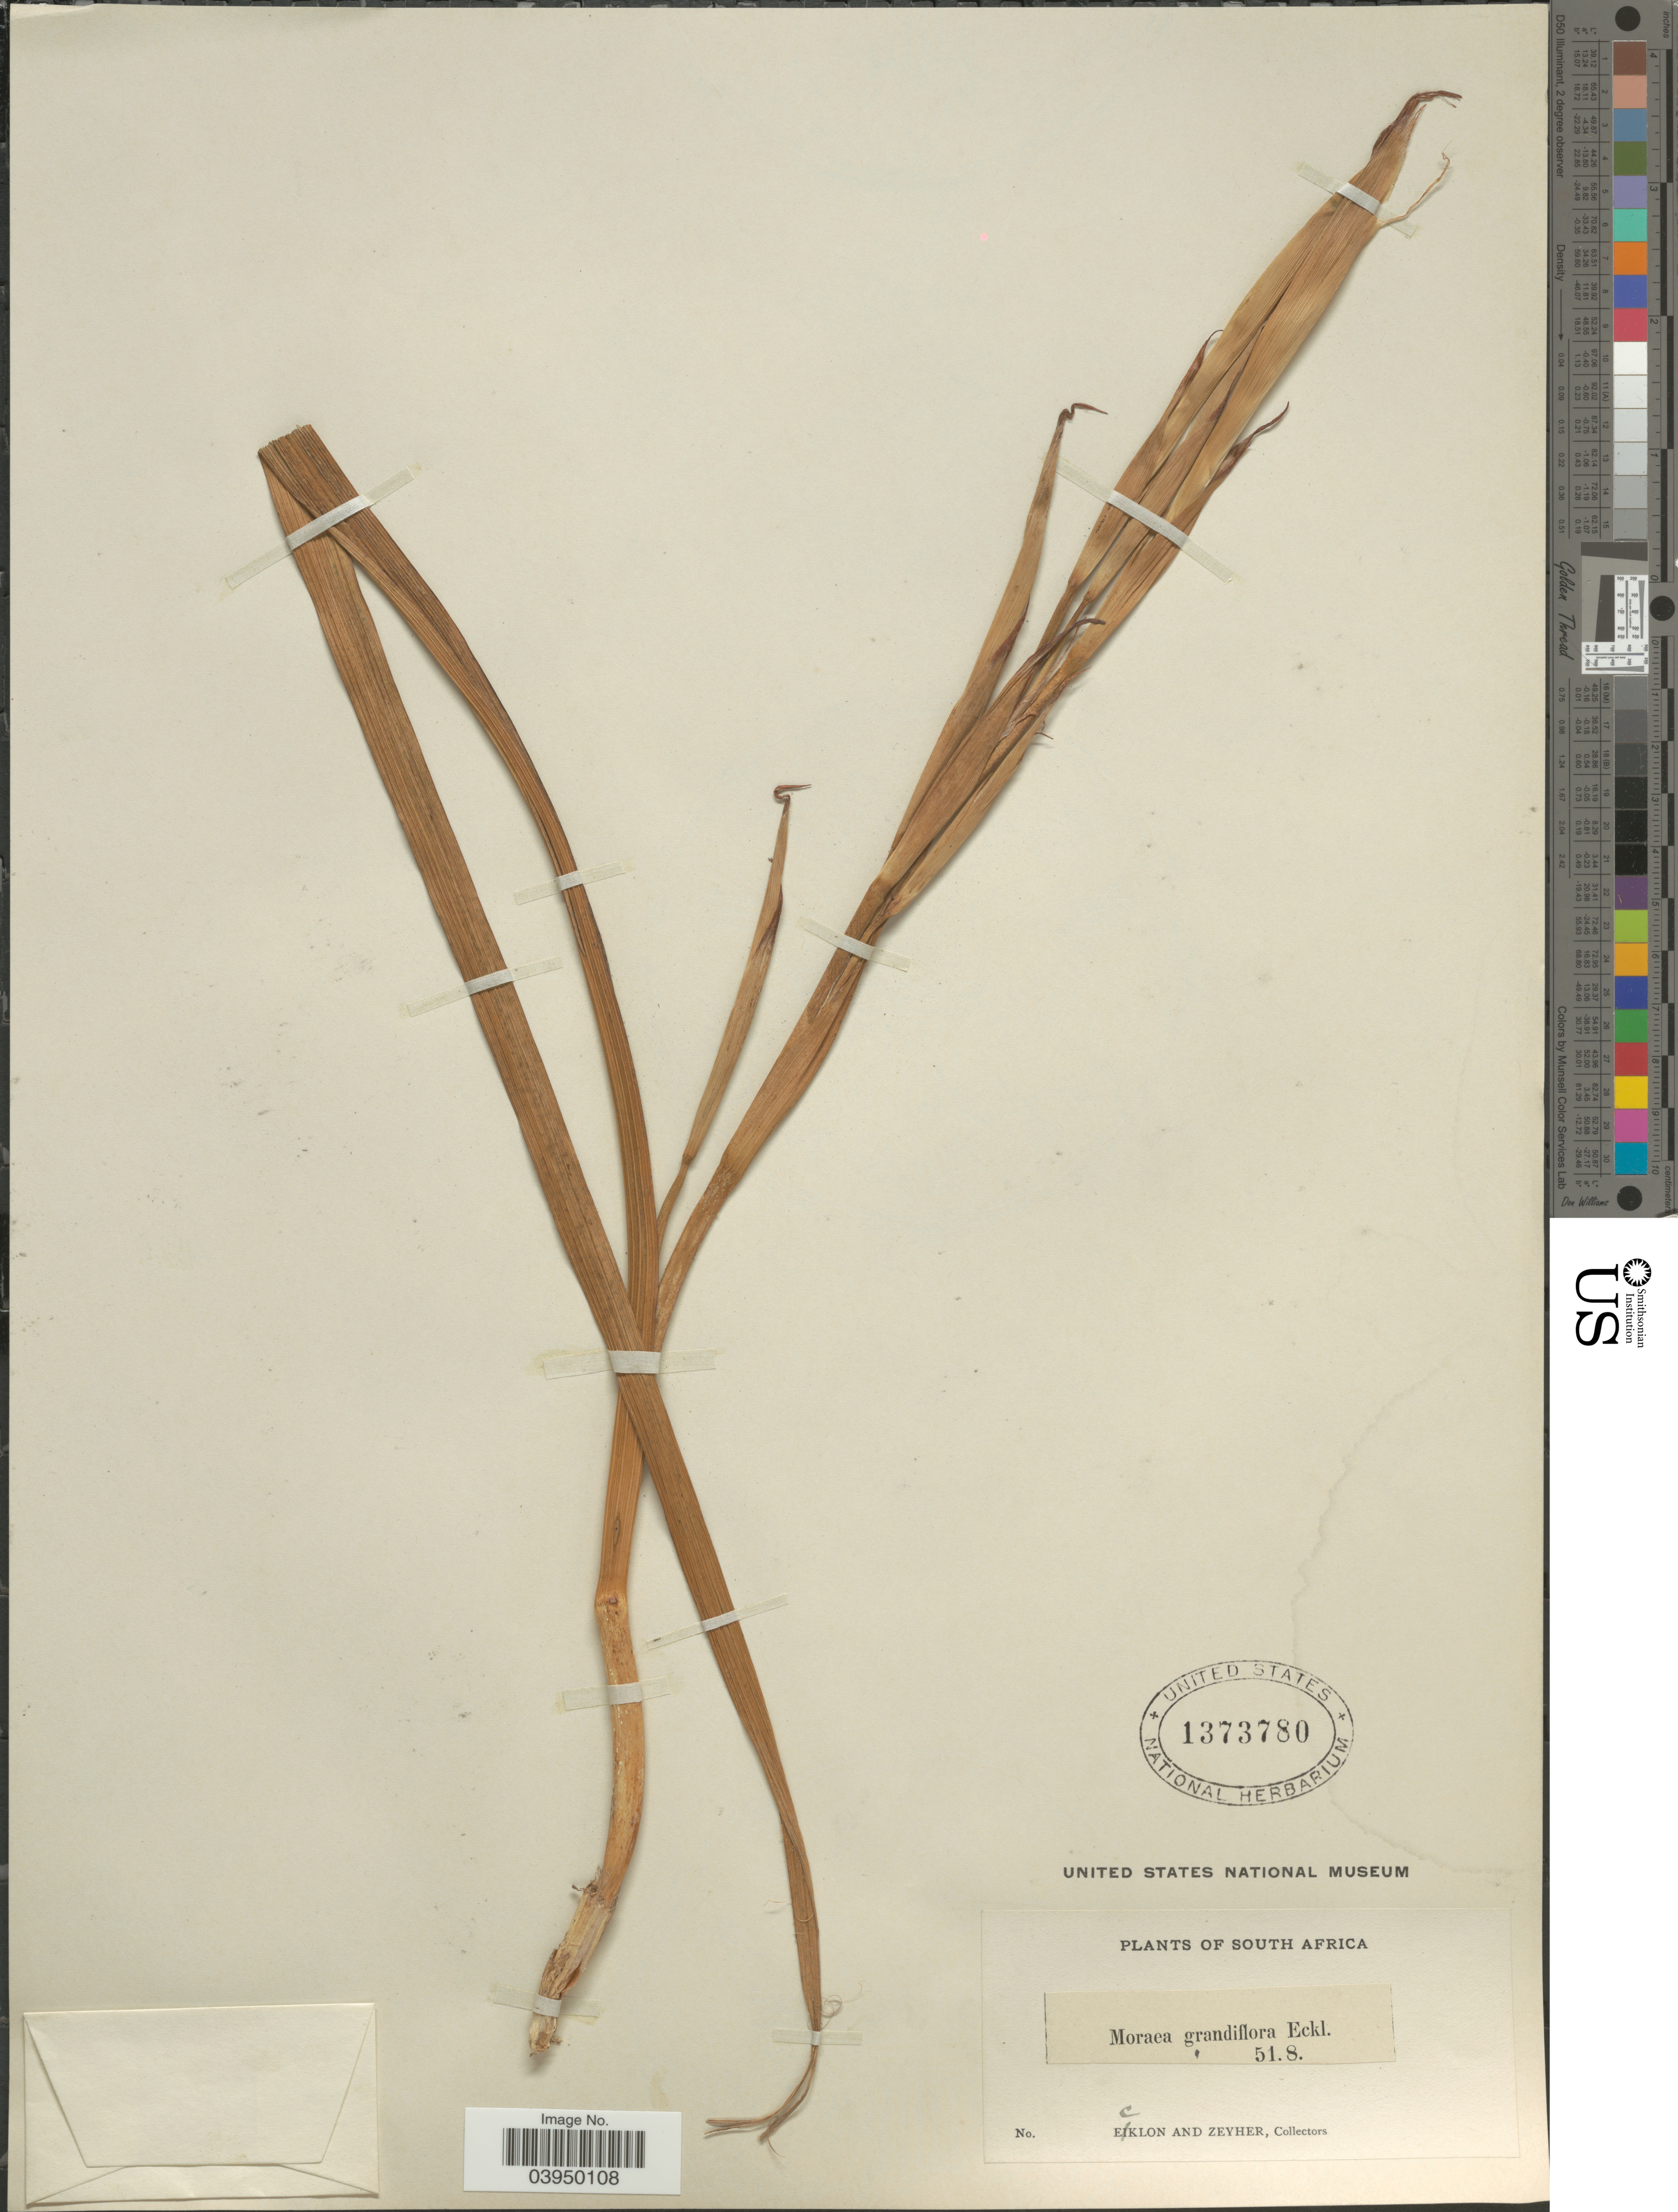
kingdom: Plantae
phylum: Tracheophyta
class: Liliopsida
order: Asparagales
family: Iridaceae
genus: Moraea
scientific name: Moraea grandiflora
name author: Eckl.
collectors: -. Ecklon & -. Zeyher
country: South Africa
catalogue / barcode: US 1373780